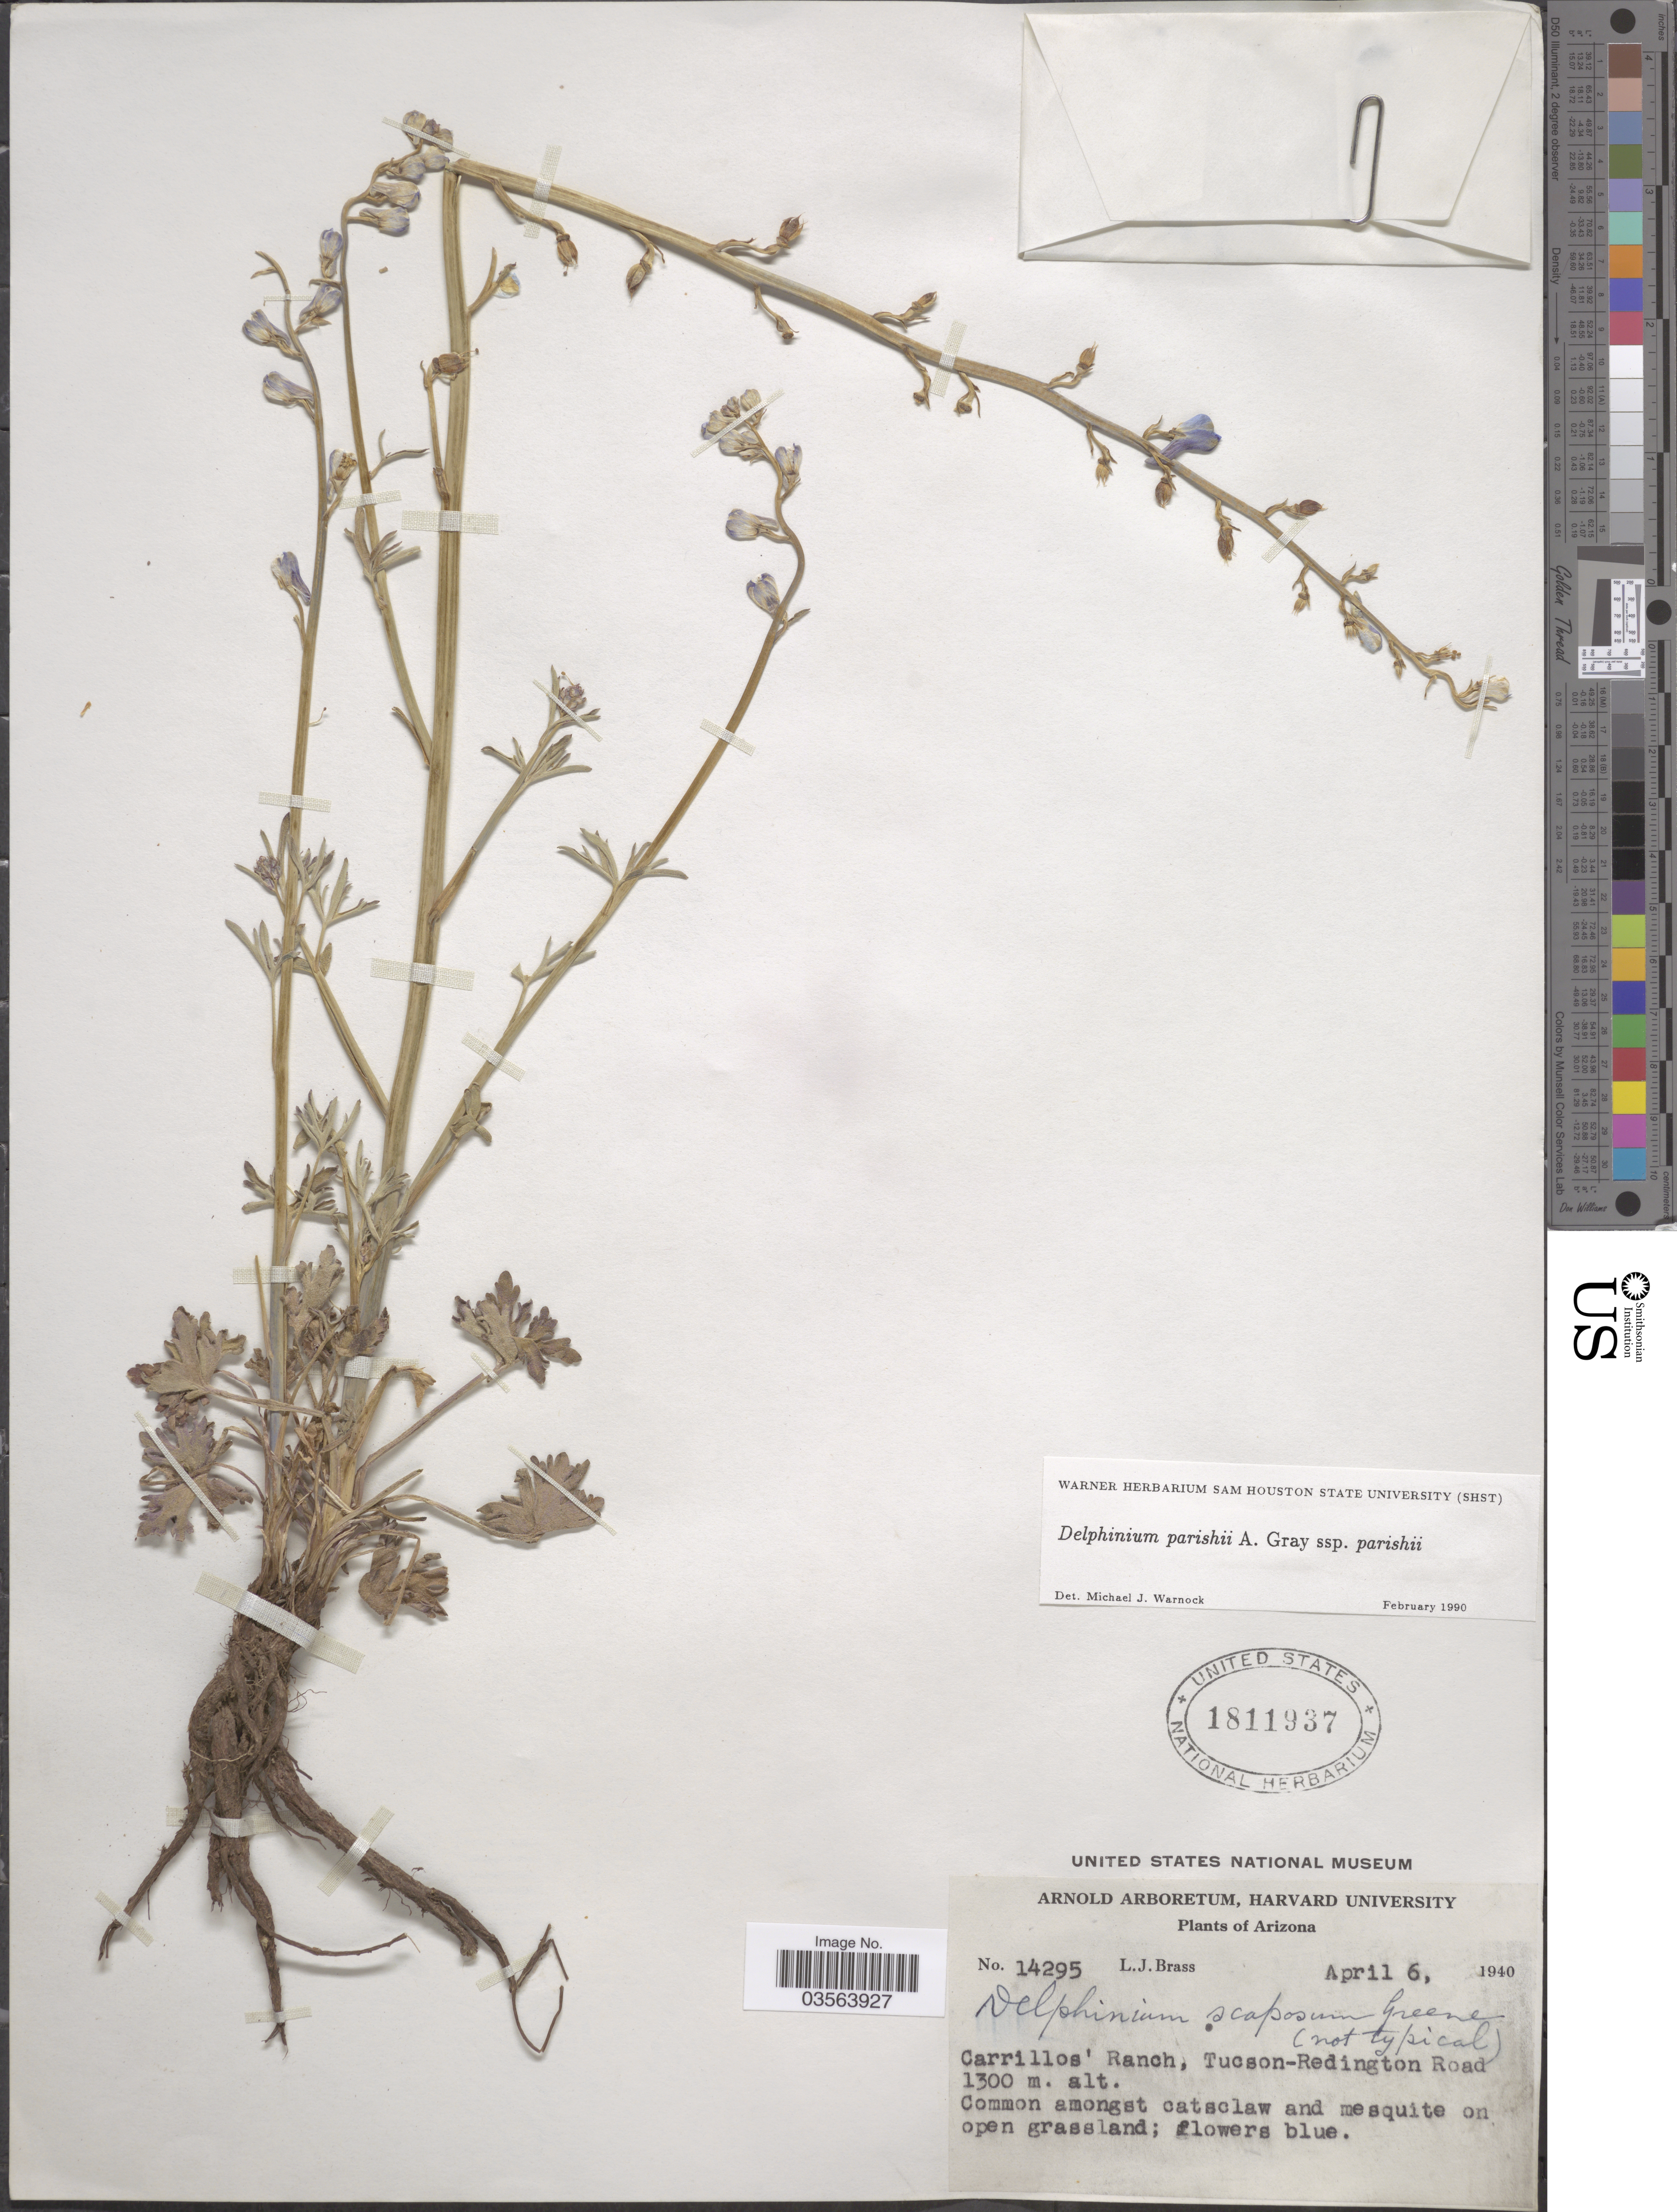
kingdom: Plantae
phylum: Tracheophyta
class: Magnoliopsida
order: Ranunculales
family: Ranunculaceae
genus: Delphinium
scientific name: Delphinium parishii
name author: A. Gray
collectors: L. J. Brass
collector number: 14295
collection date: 1940-04-06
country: United States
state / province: Arizona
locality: Carrillos' Ranch, Tucson-Redington Road.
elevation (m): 1300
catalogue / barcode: US 1811937